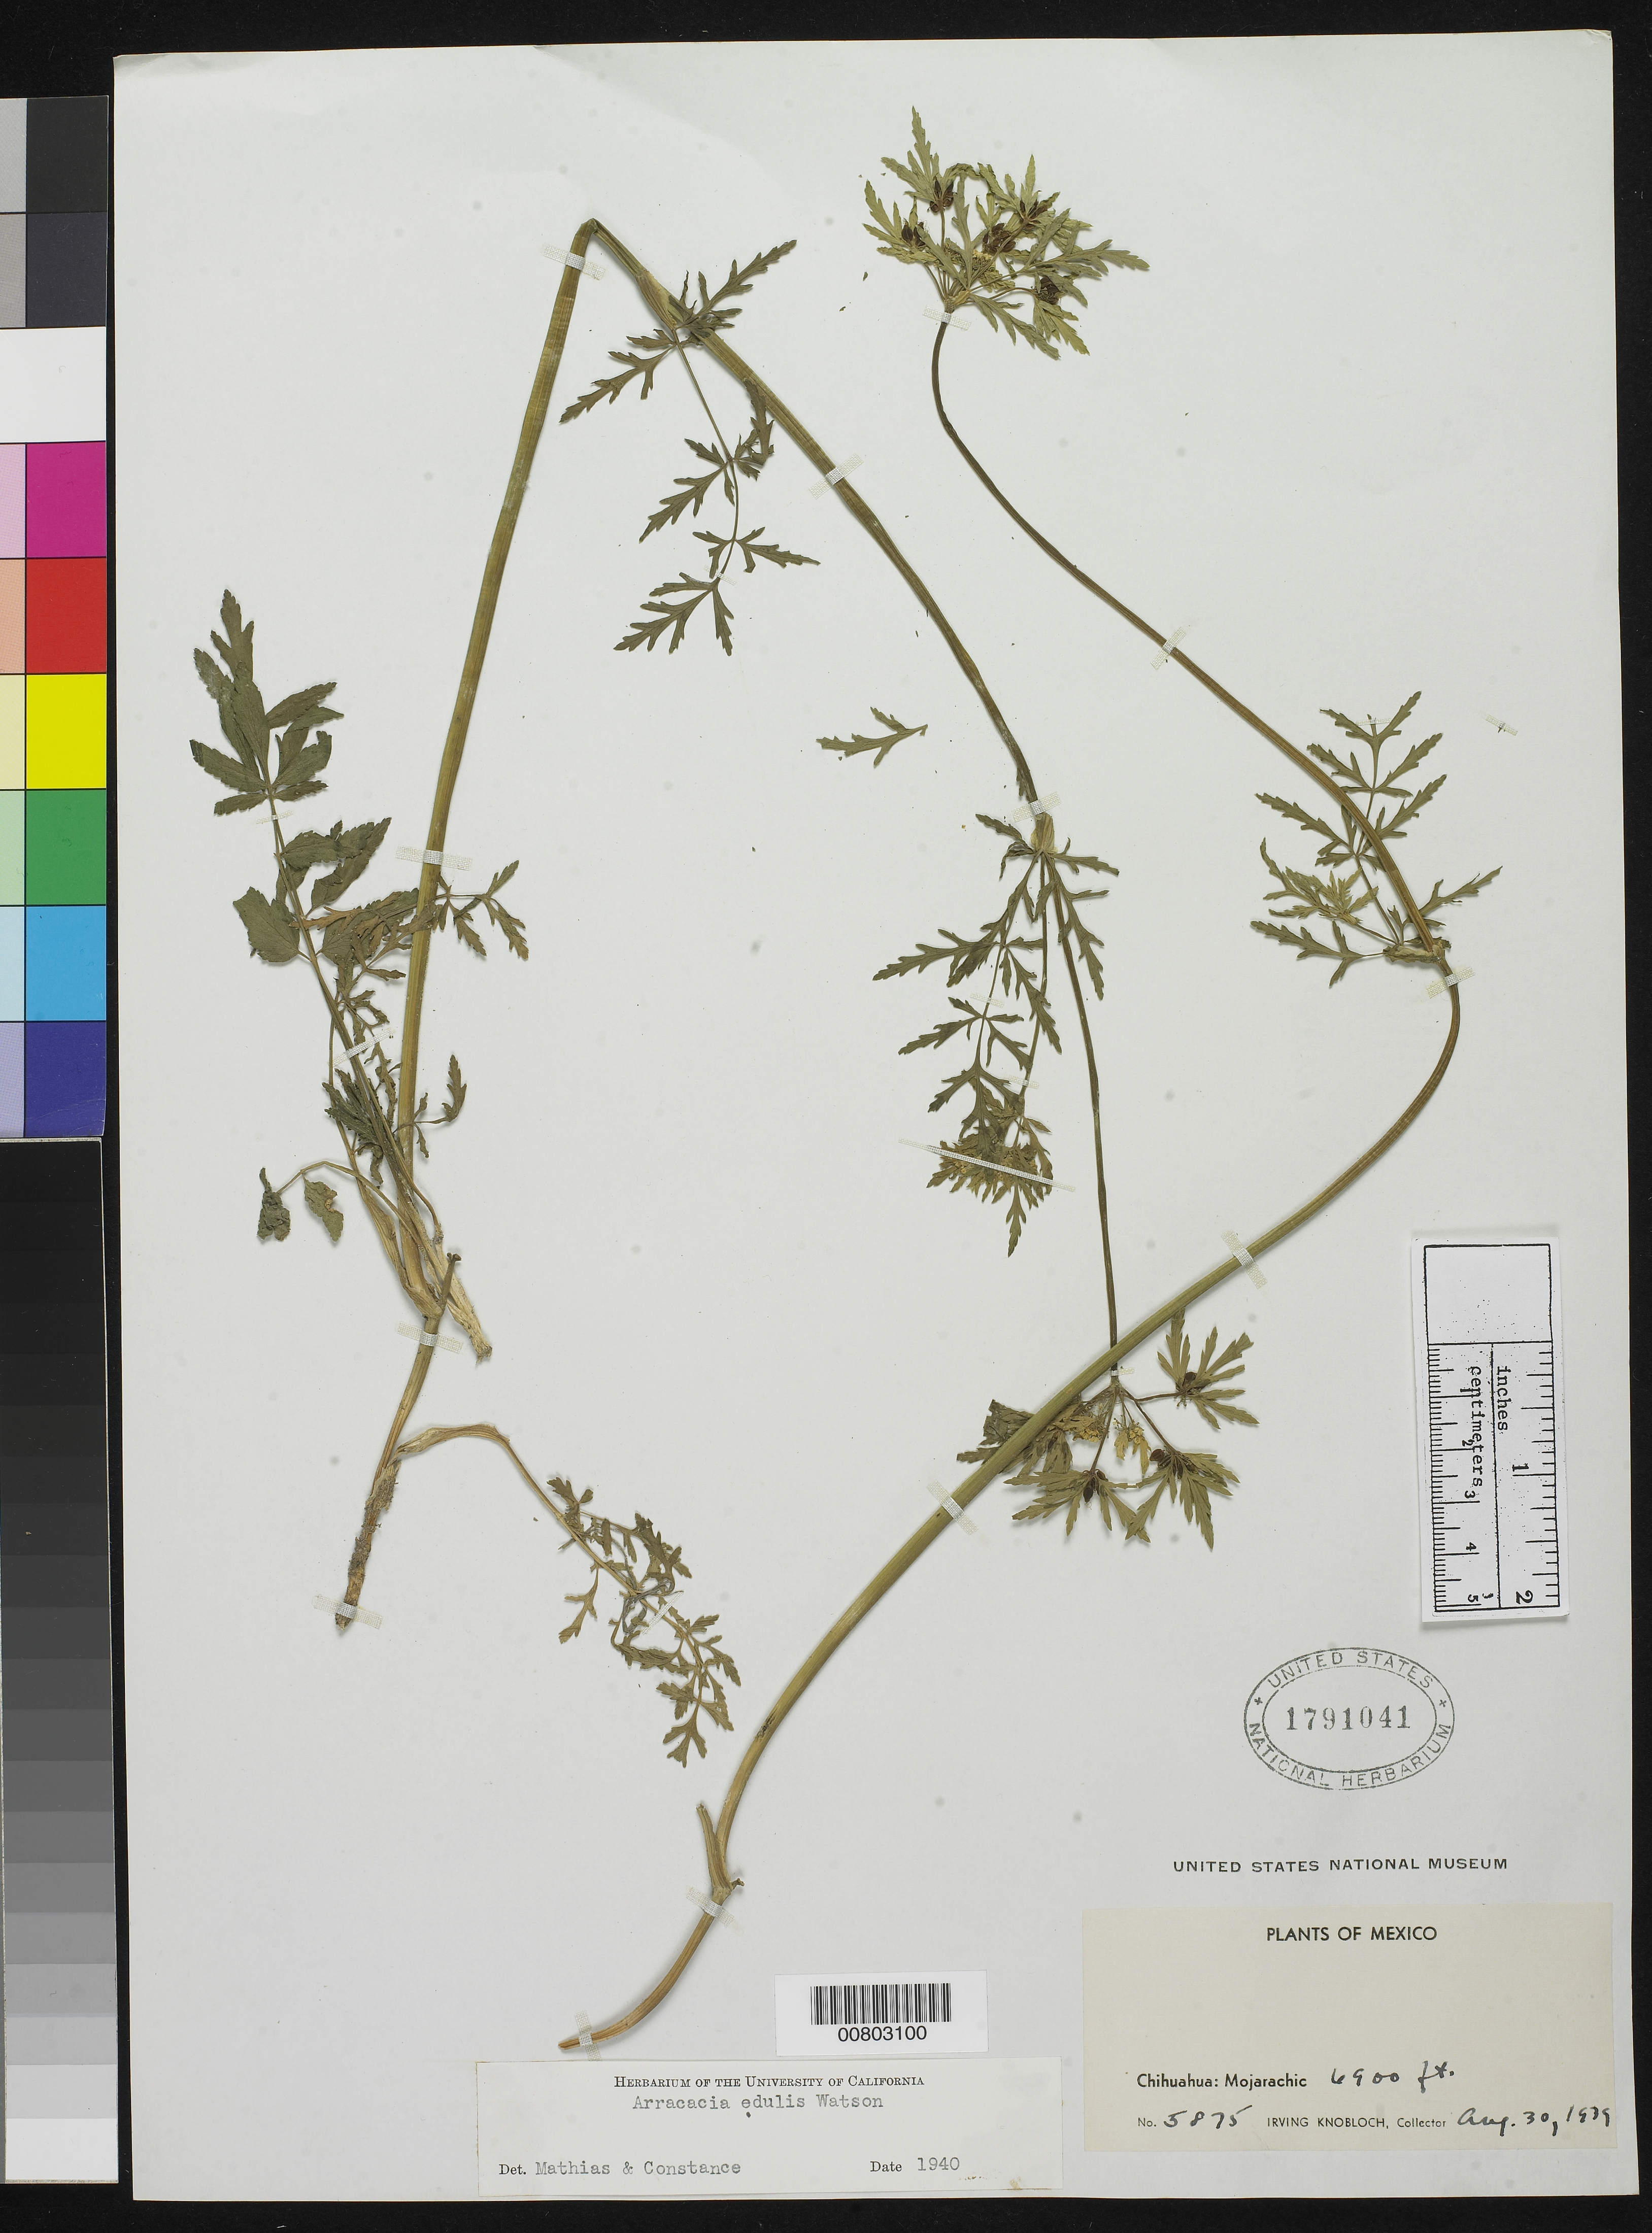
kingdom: Plantae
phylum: Tracheophyta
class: Magnoliopsida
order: Apiales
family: Apiaceae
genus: Arracacia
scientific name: Arracacia edulis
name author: S. Watson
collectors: I. W. Knobloch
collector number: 5875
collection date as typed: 30 Aug 1939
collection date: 1939-08-30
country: Mexico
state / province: Chihuahua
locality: Mojarachic, Chihuahua.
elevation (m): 2103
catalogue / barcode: US 1791041